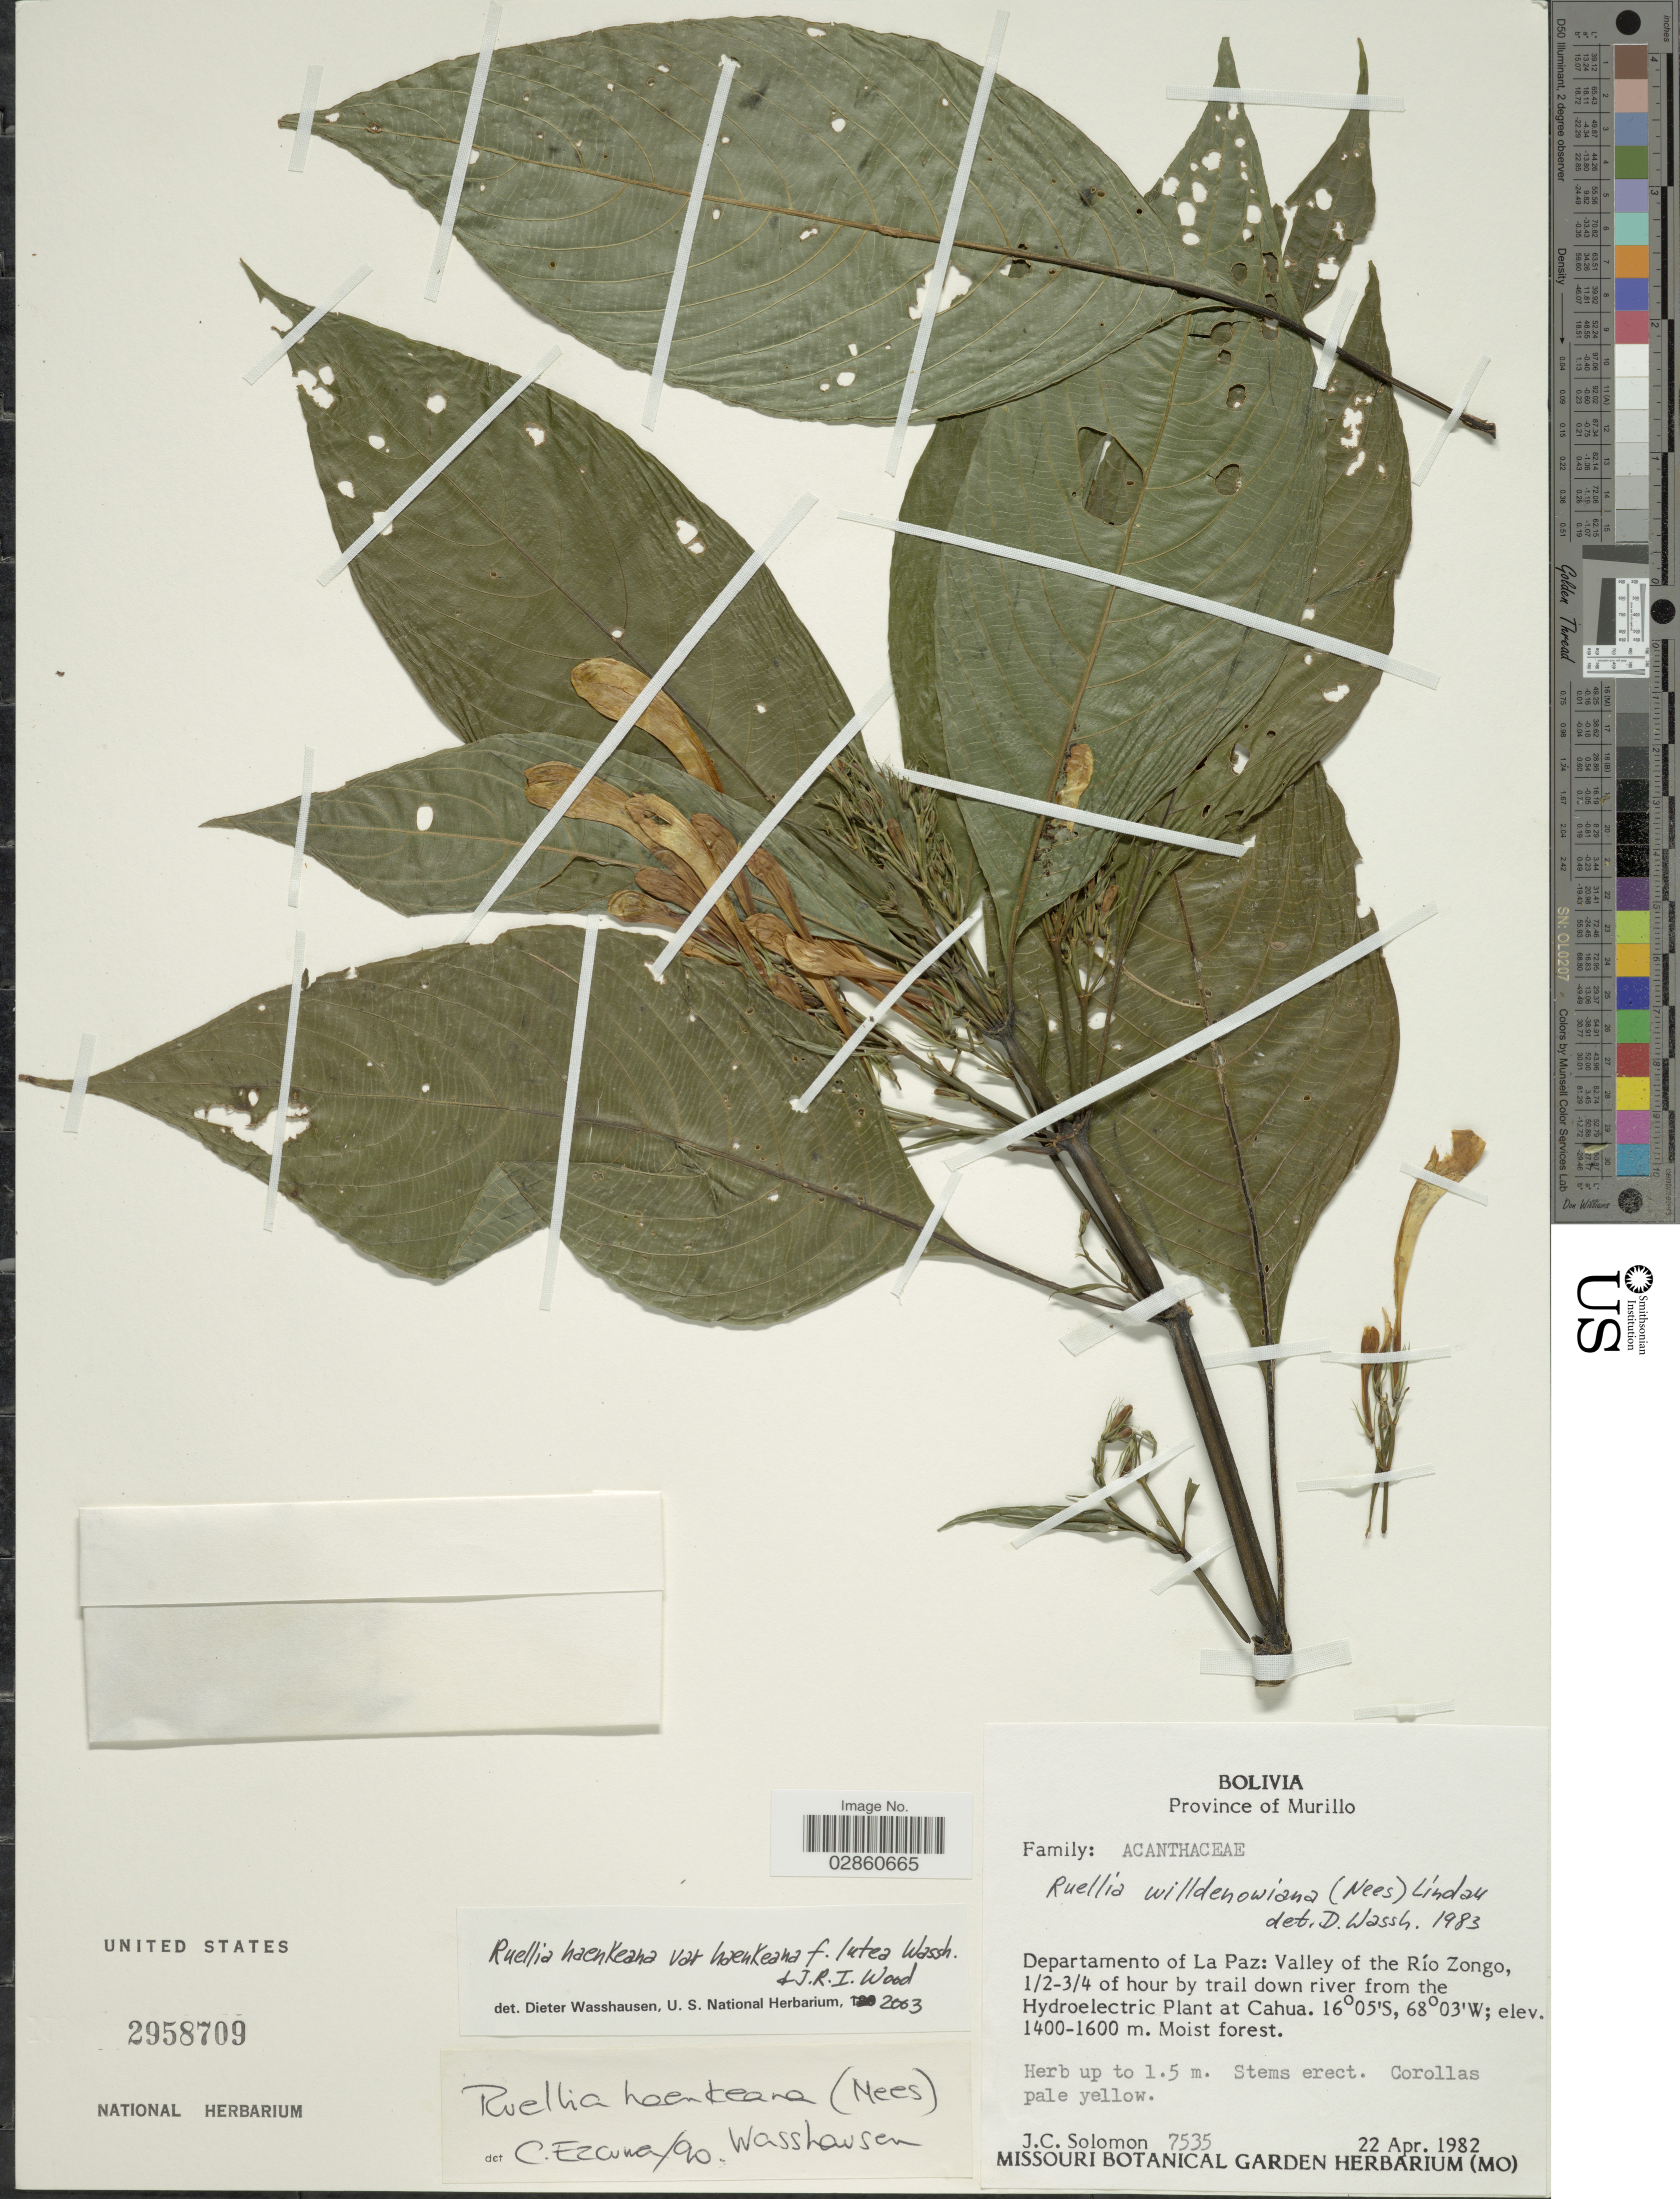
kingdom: Plantae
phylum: Tracheophyta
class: Magnoliopsida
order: Lamiales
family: Acanthaceae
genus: Ruellia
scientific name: Ruellia haenkeana f. lutea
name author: Wassh. & J.R.I. Wood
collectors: J. C. Solomon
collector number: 7535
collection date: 1982-04-22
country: Bolivia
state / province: La Paz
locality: Province of Murillo. Departamento of La Paz: Valley of the Río Zongo, 1/2-3/4 of hour by trail down river from the Hydroelectric Plant at Cahua.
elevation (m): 1400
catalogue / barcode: US 2958709